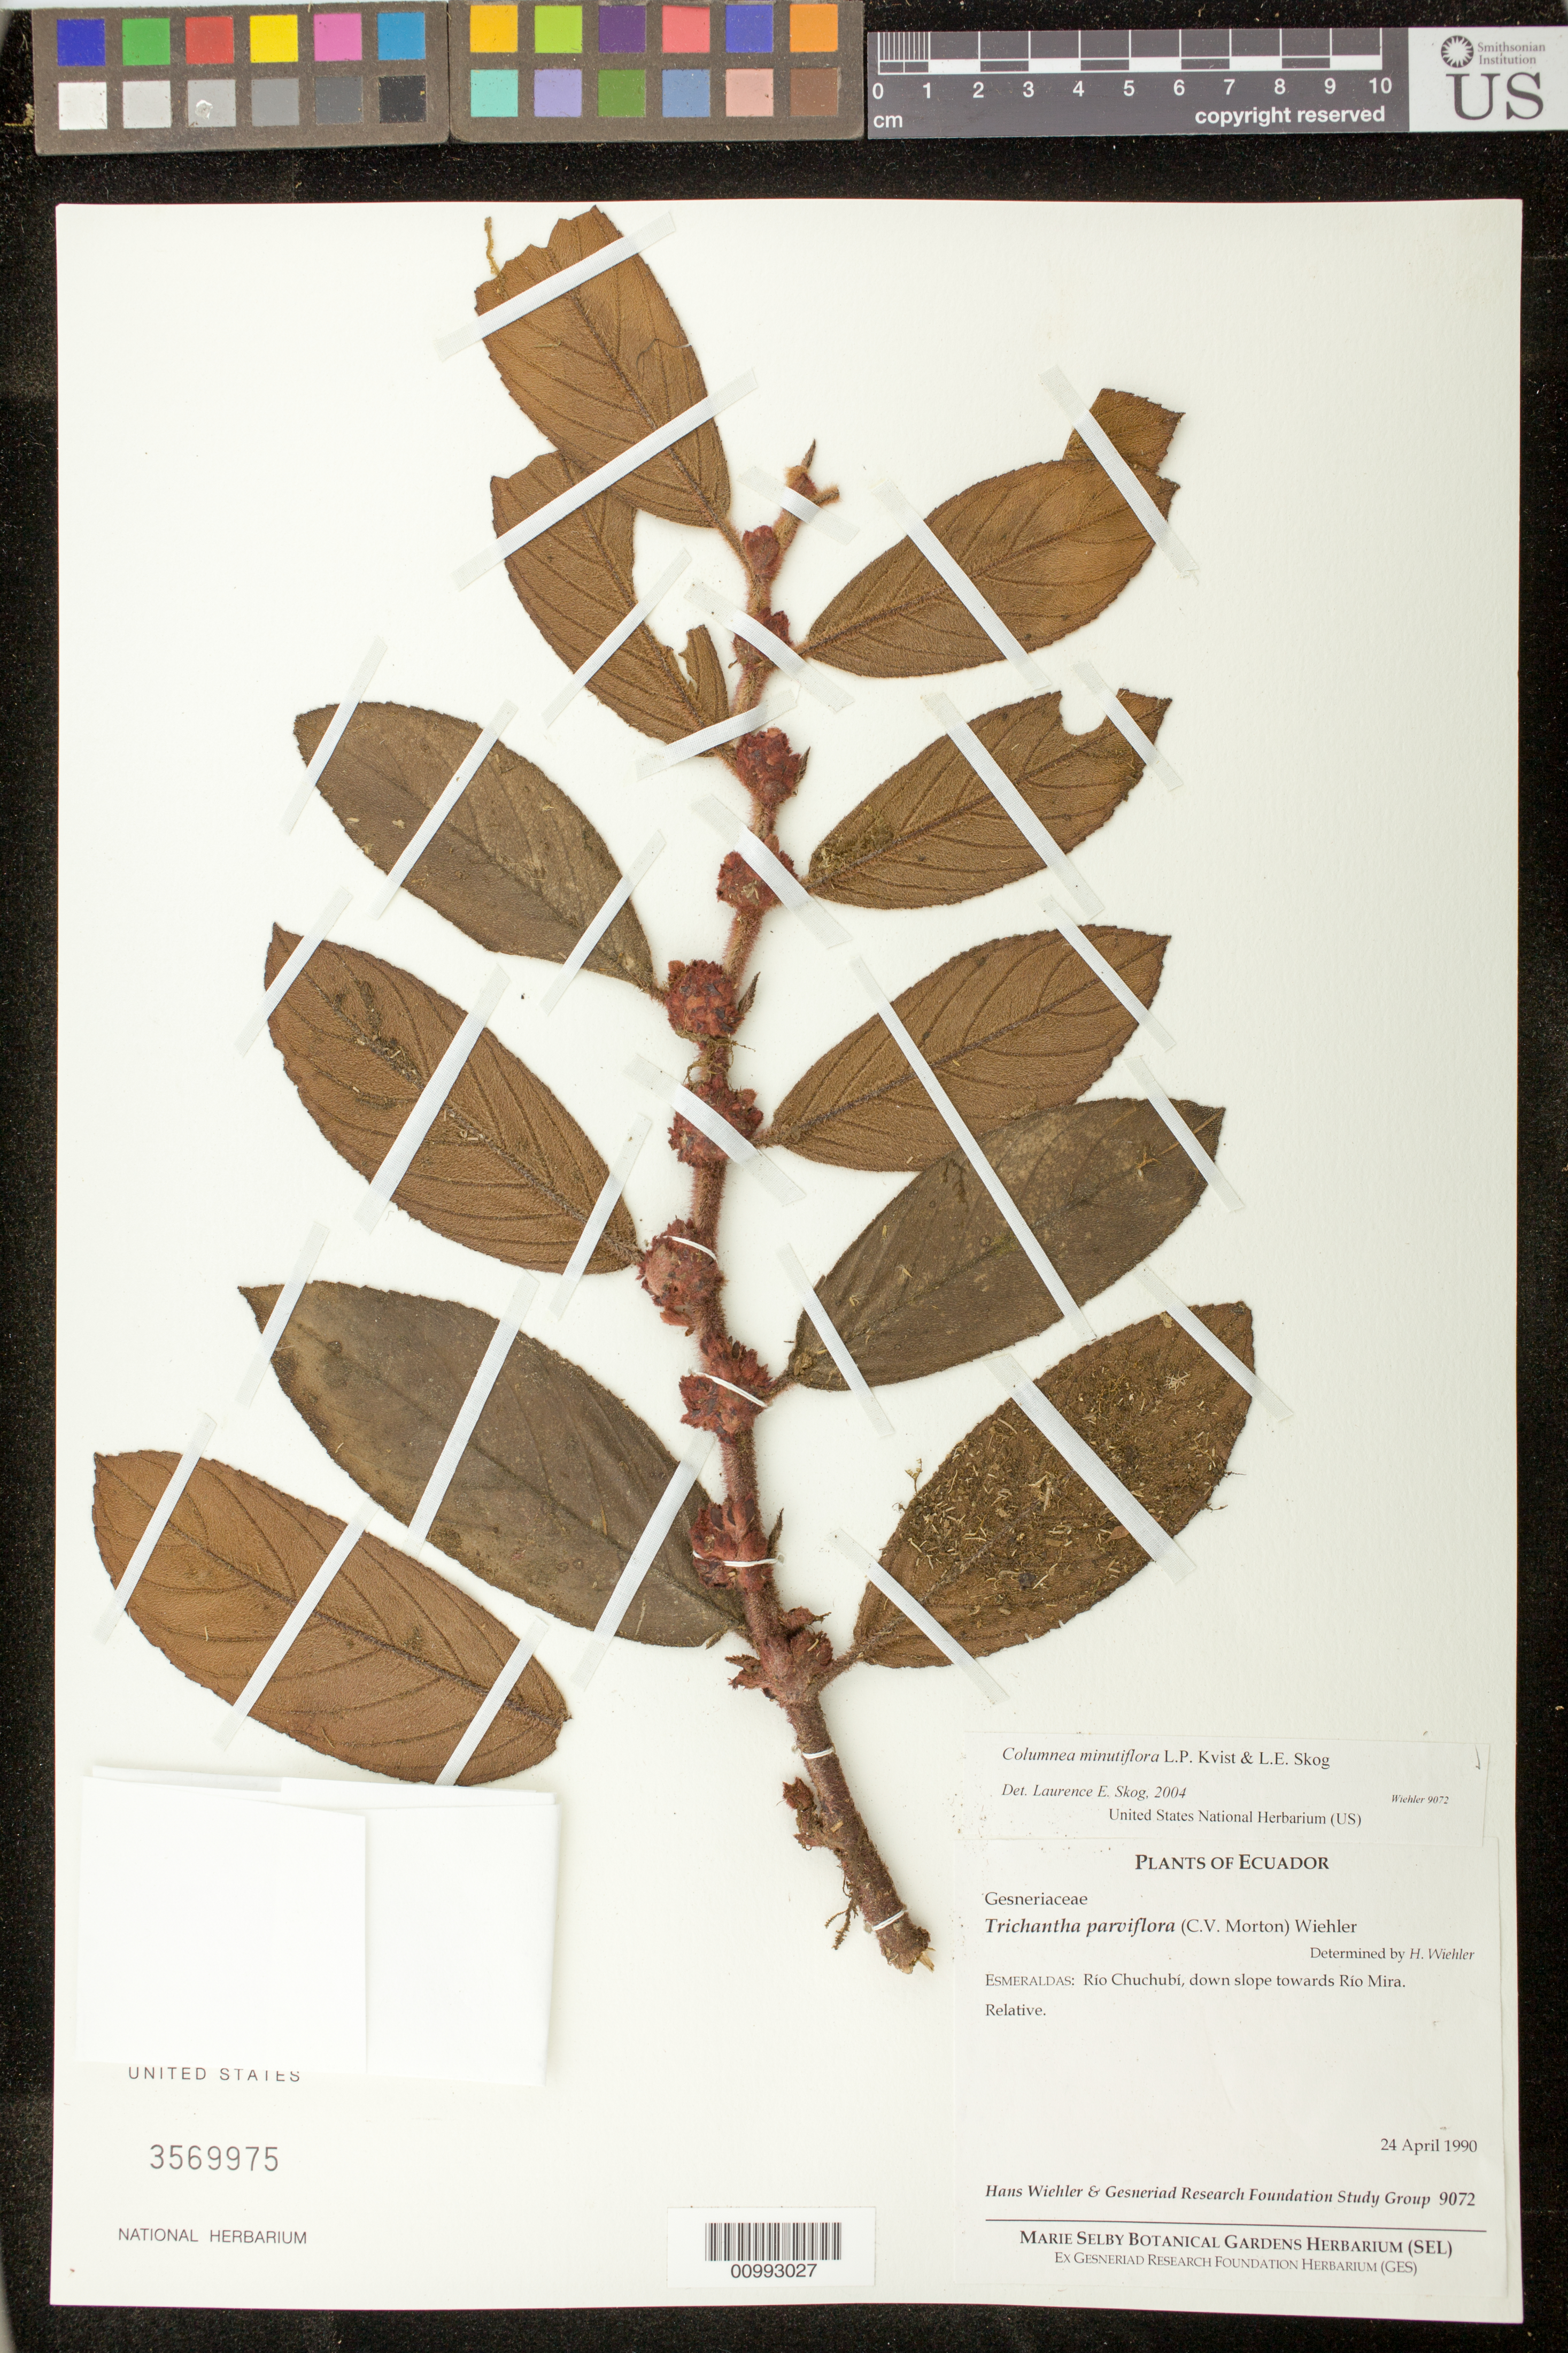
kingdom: Plantae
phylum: Tracheophyta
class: Magnoliopsida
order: Lamiales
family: Gesneriaceae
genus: Columnea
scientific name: Columnea flavohirsuta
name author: J.L. Clark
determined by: Clark, J. L.; Skog, Laurence E.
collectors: H. J. Wiehler & GRF Study Group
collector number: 9072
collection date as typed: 24 Apr 1990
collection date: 1990-04-24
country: Ecuador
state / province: Esmeraldas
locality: Esmeraldas: Río Chuchubí, down slope towards Río Mira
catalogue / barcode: US 3569975